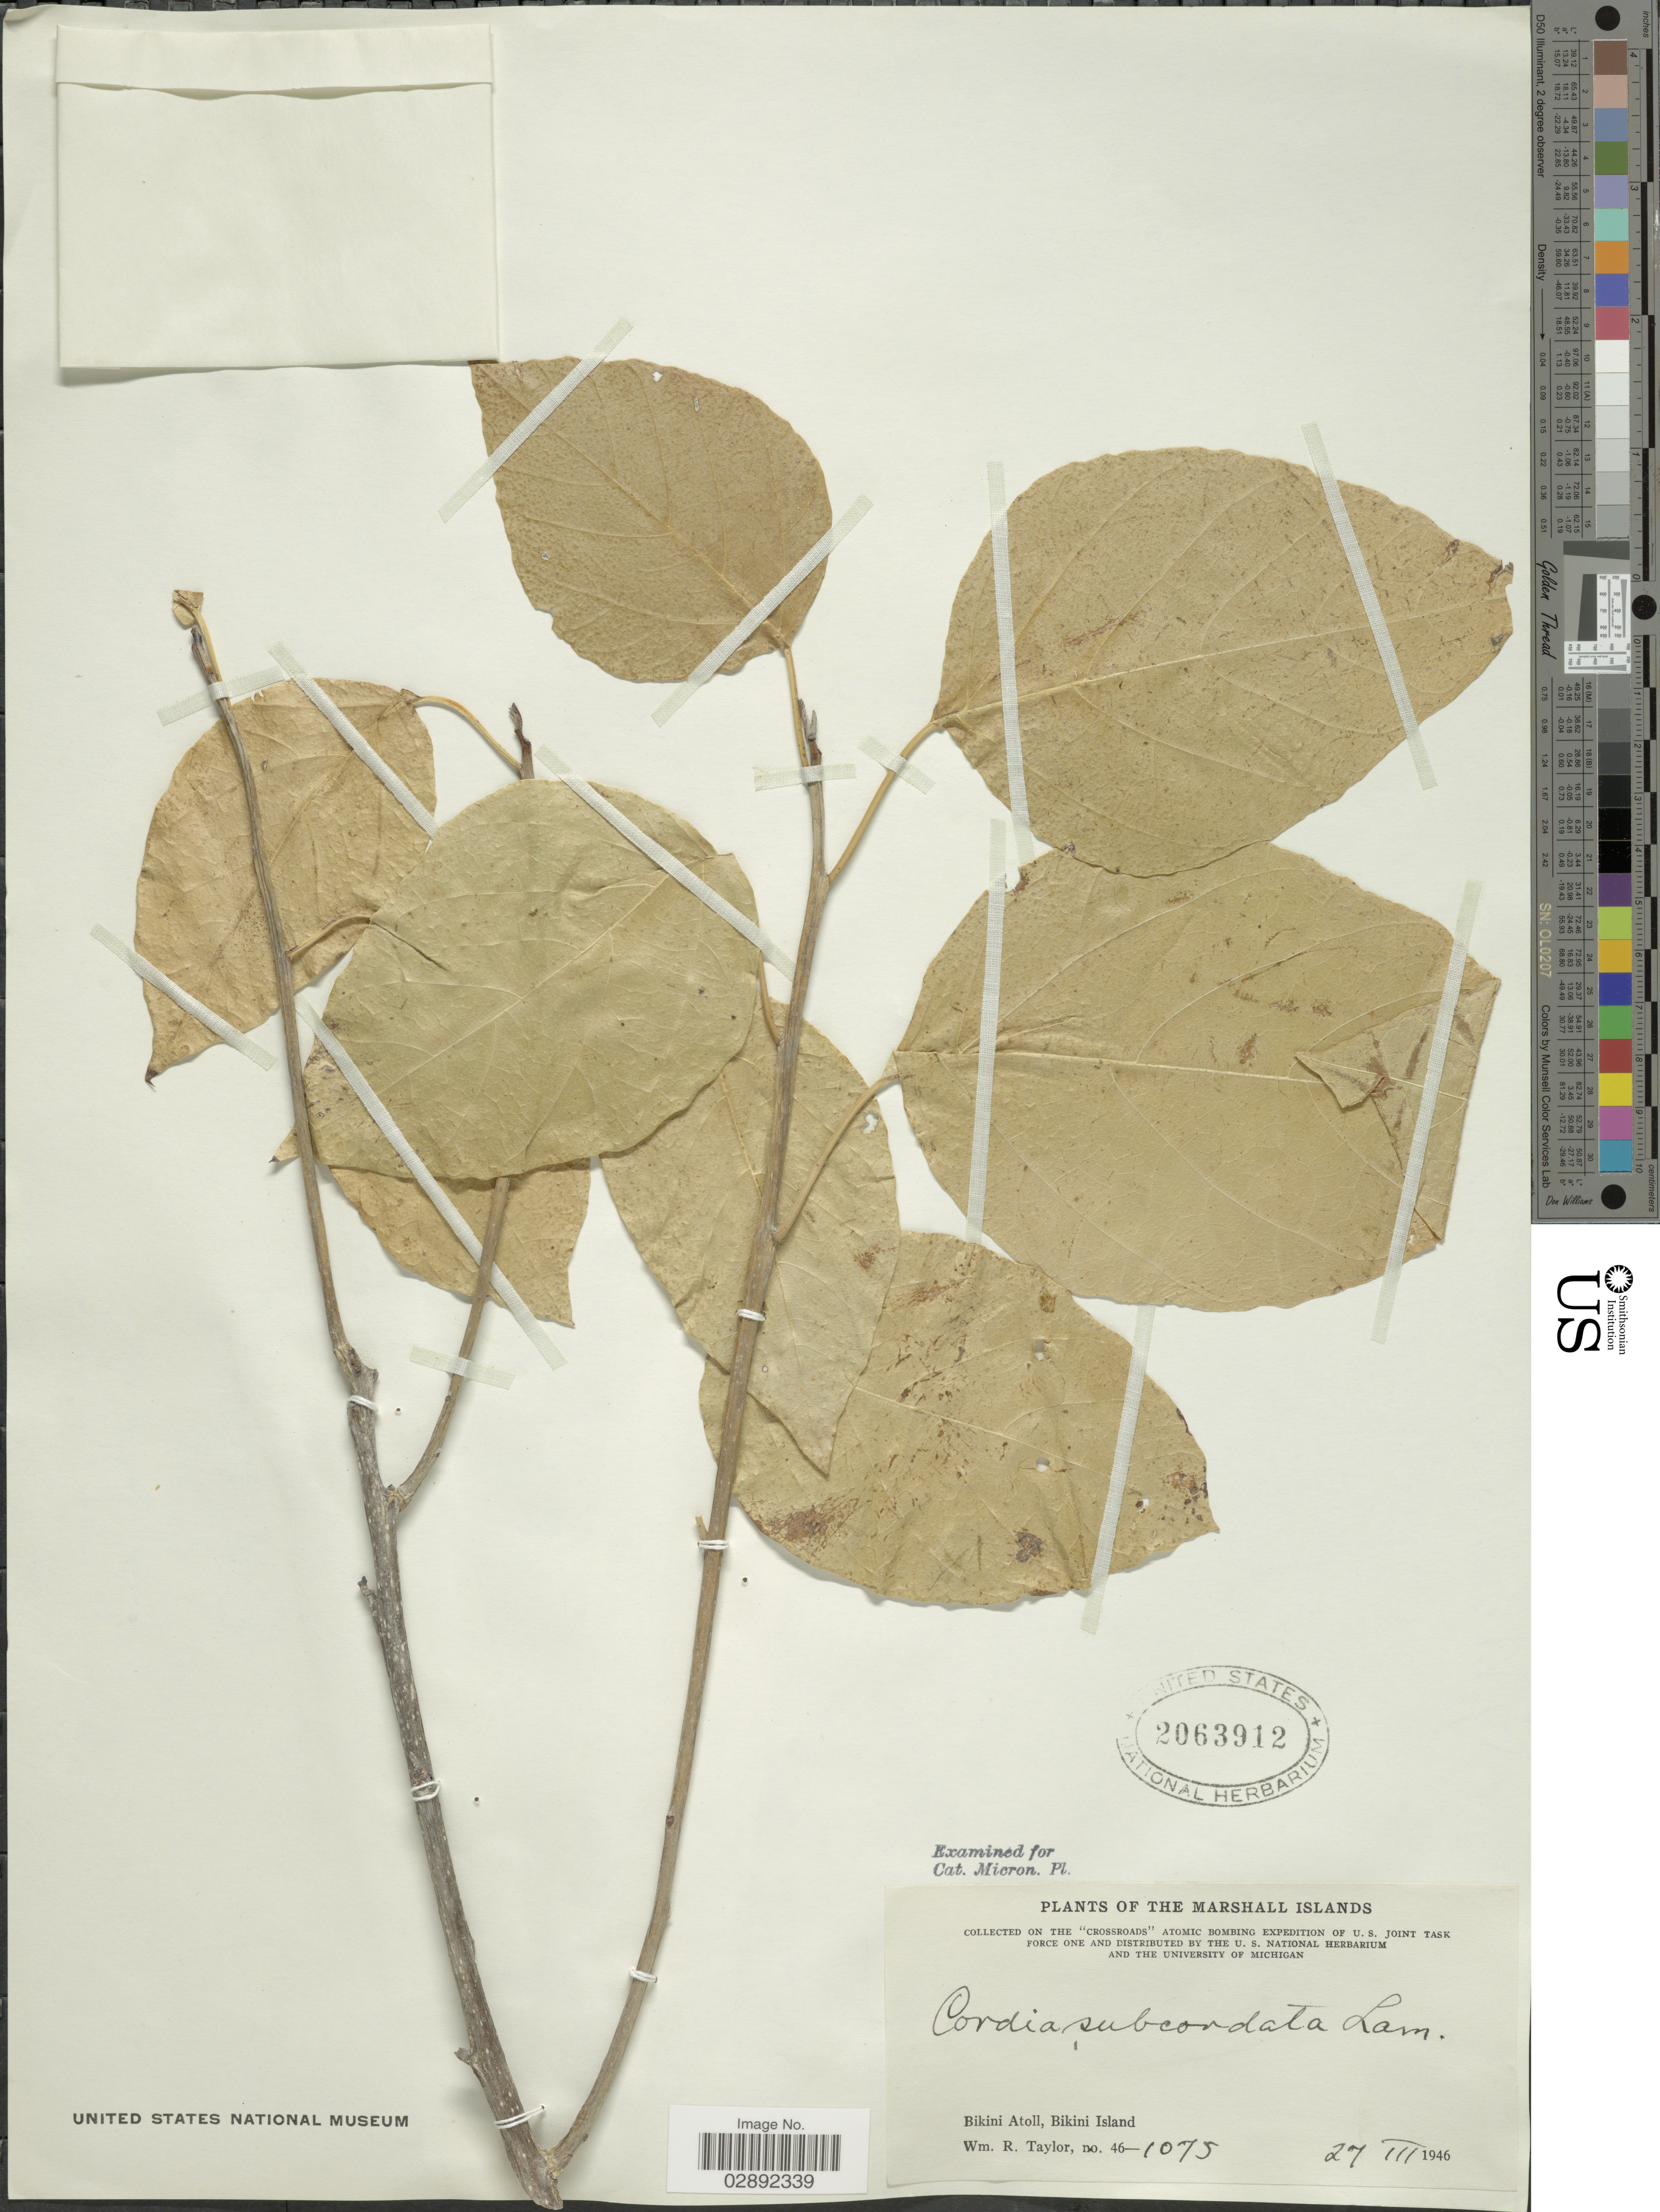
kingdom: Plantae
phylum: Tracheophyta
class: Magnoliopsida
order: Boraginales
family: Cordiaceae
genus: Cordia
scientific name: Cordia subcordata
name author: Lam.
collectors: W. R. Taylor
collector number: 46-1075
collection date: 1946-03-27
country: Marshall Islands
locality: Bikini Atoll, Bikini Island.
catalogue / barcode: US 2063912